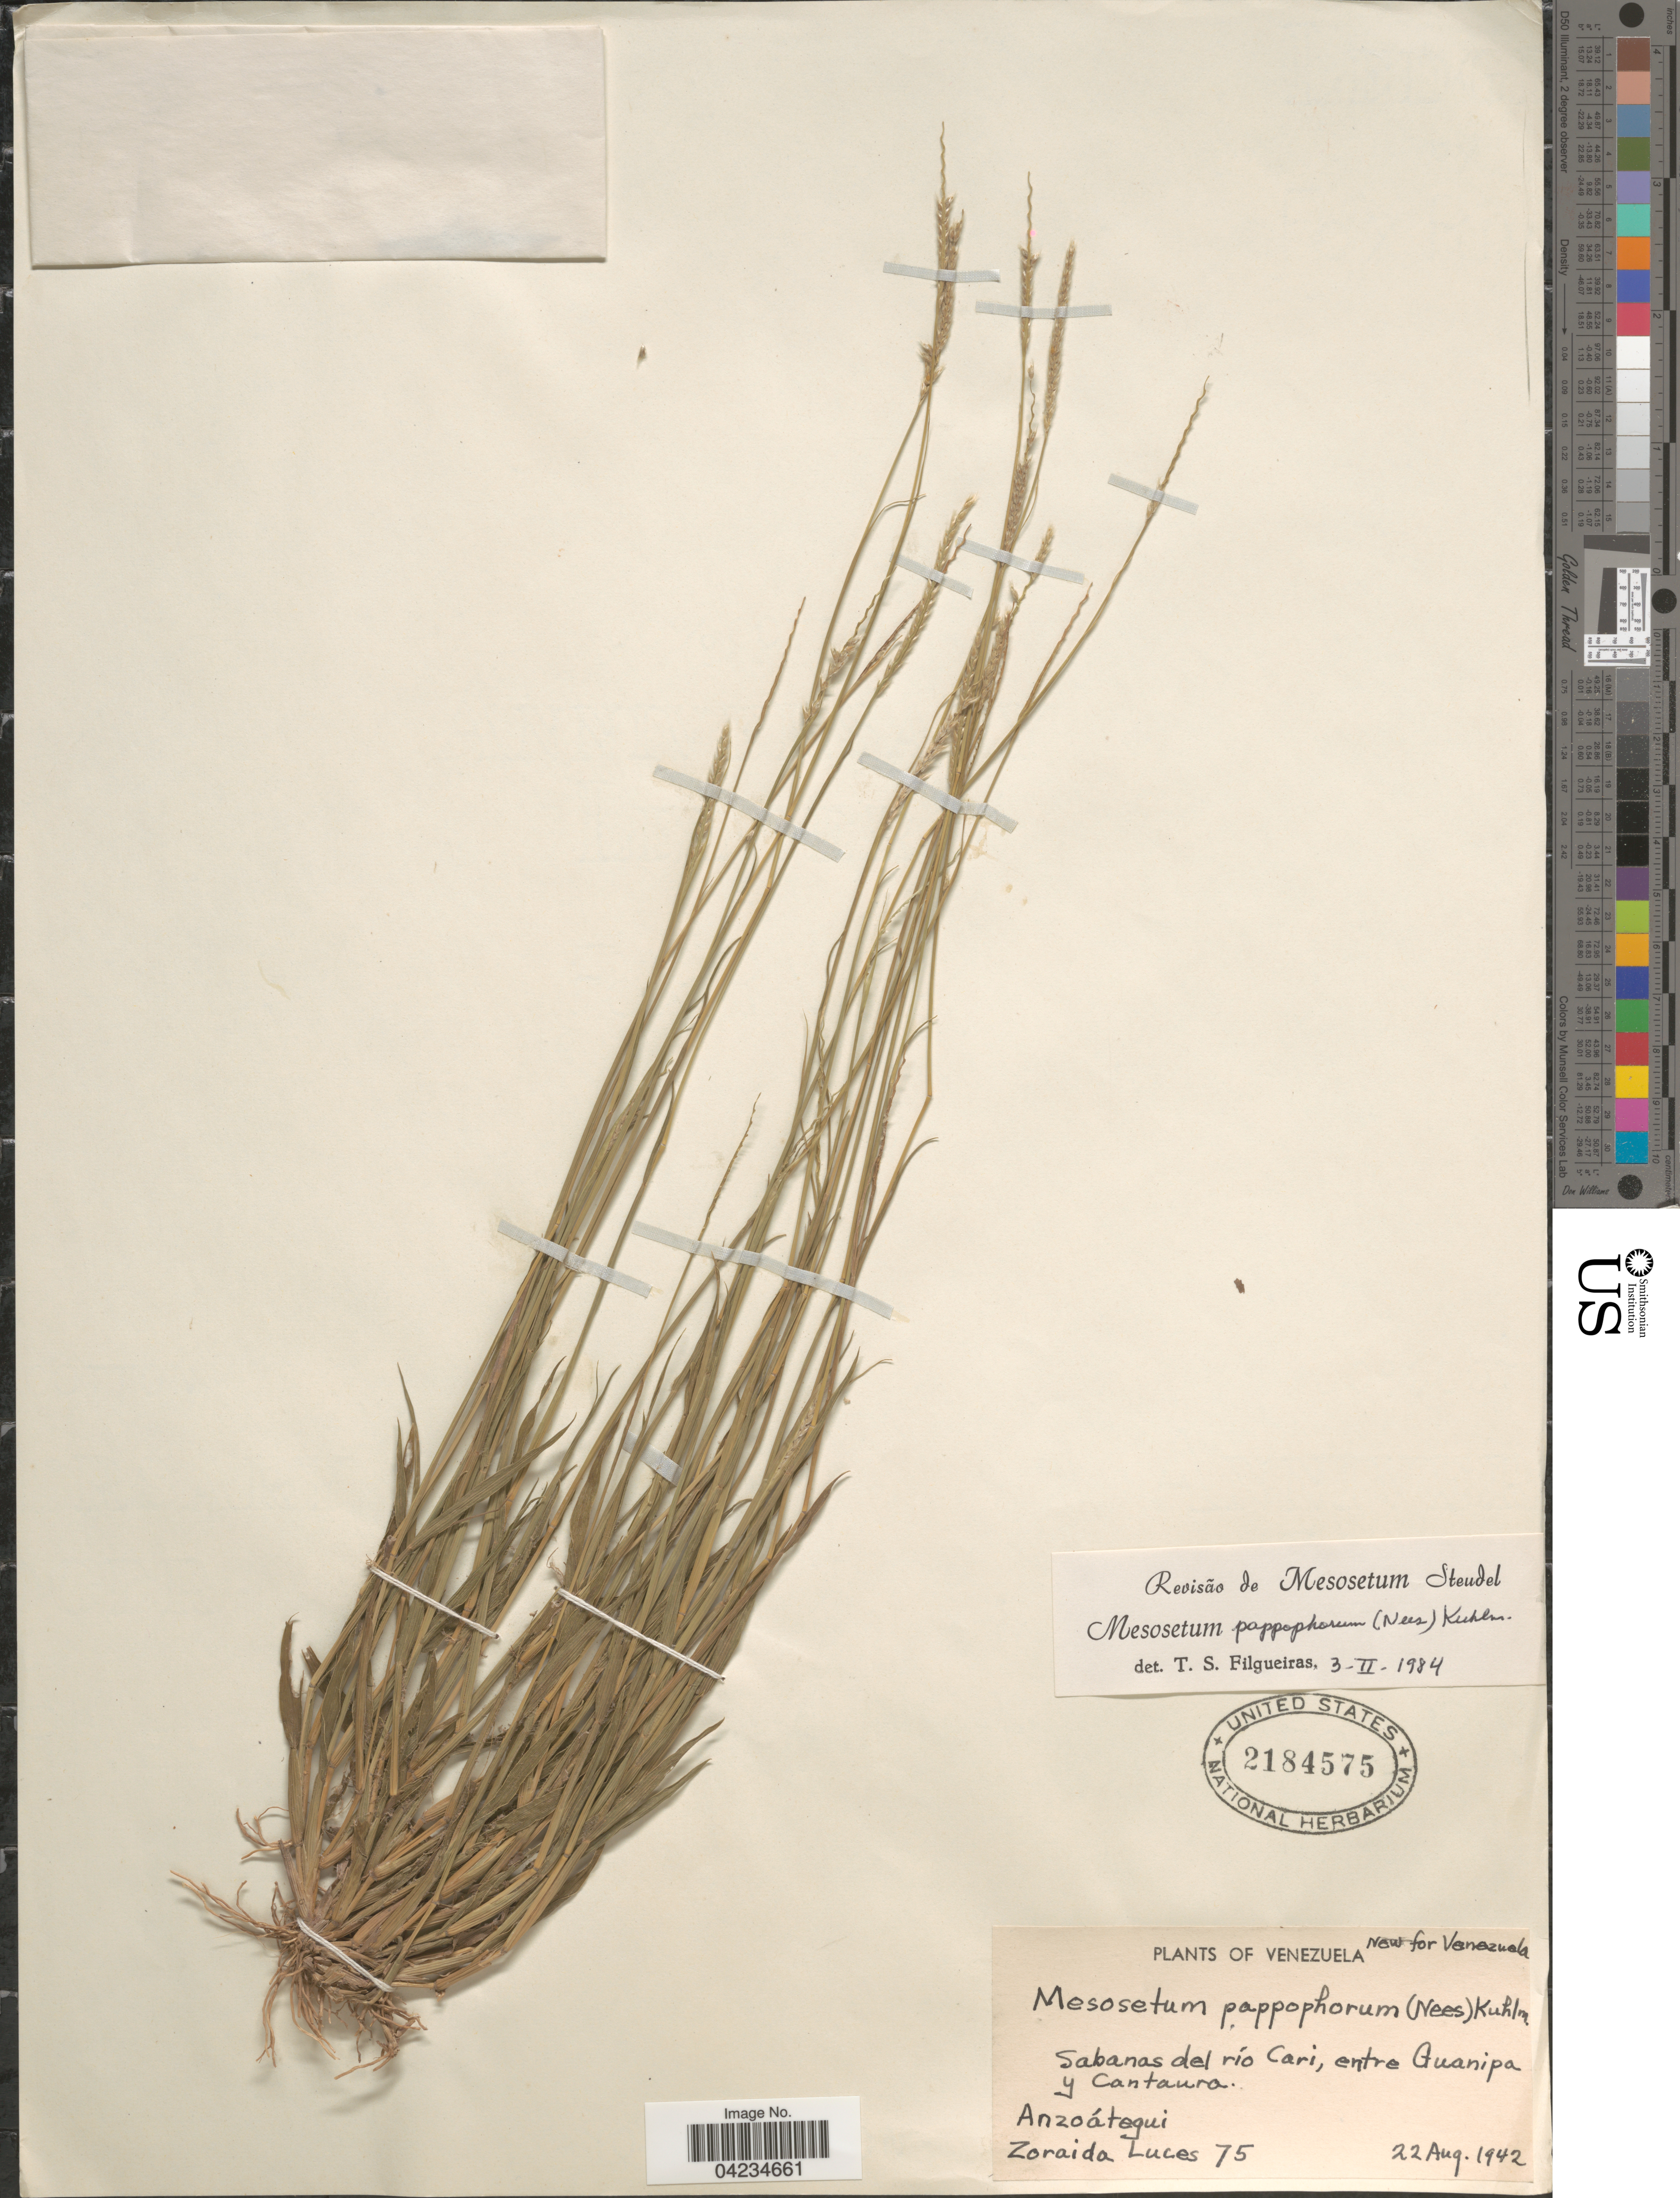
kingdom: Plantae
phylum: Tracheophyta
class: Liliopsida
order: Poales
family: Poaceae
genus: Mesosetum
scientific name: Mesosetum pappophorum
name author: (Nees) Kuhlm.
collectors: Z. Luces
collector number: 75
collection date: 1942-08-22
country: Venezuela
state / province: Anzoategui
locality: Sabanas del río Cari, entre Guanipa y Cantaura.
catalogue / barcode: US 2184575